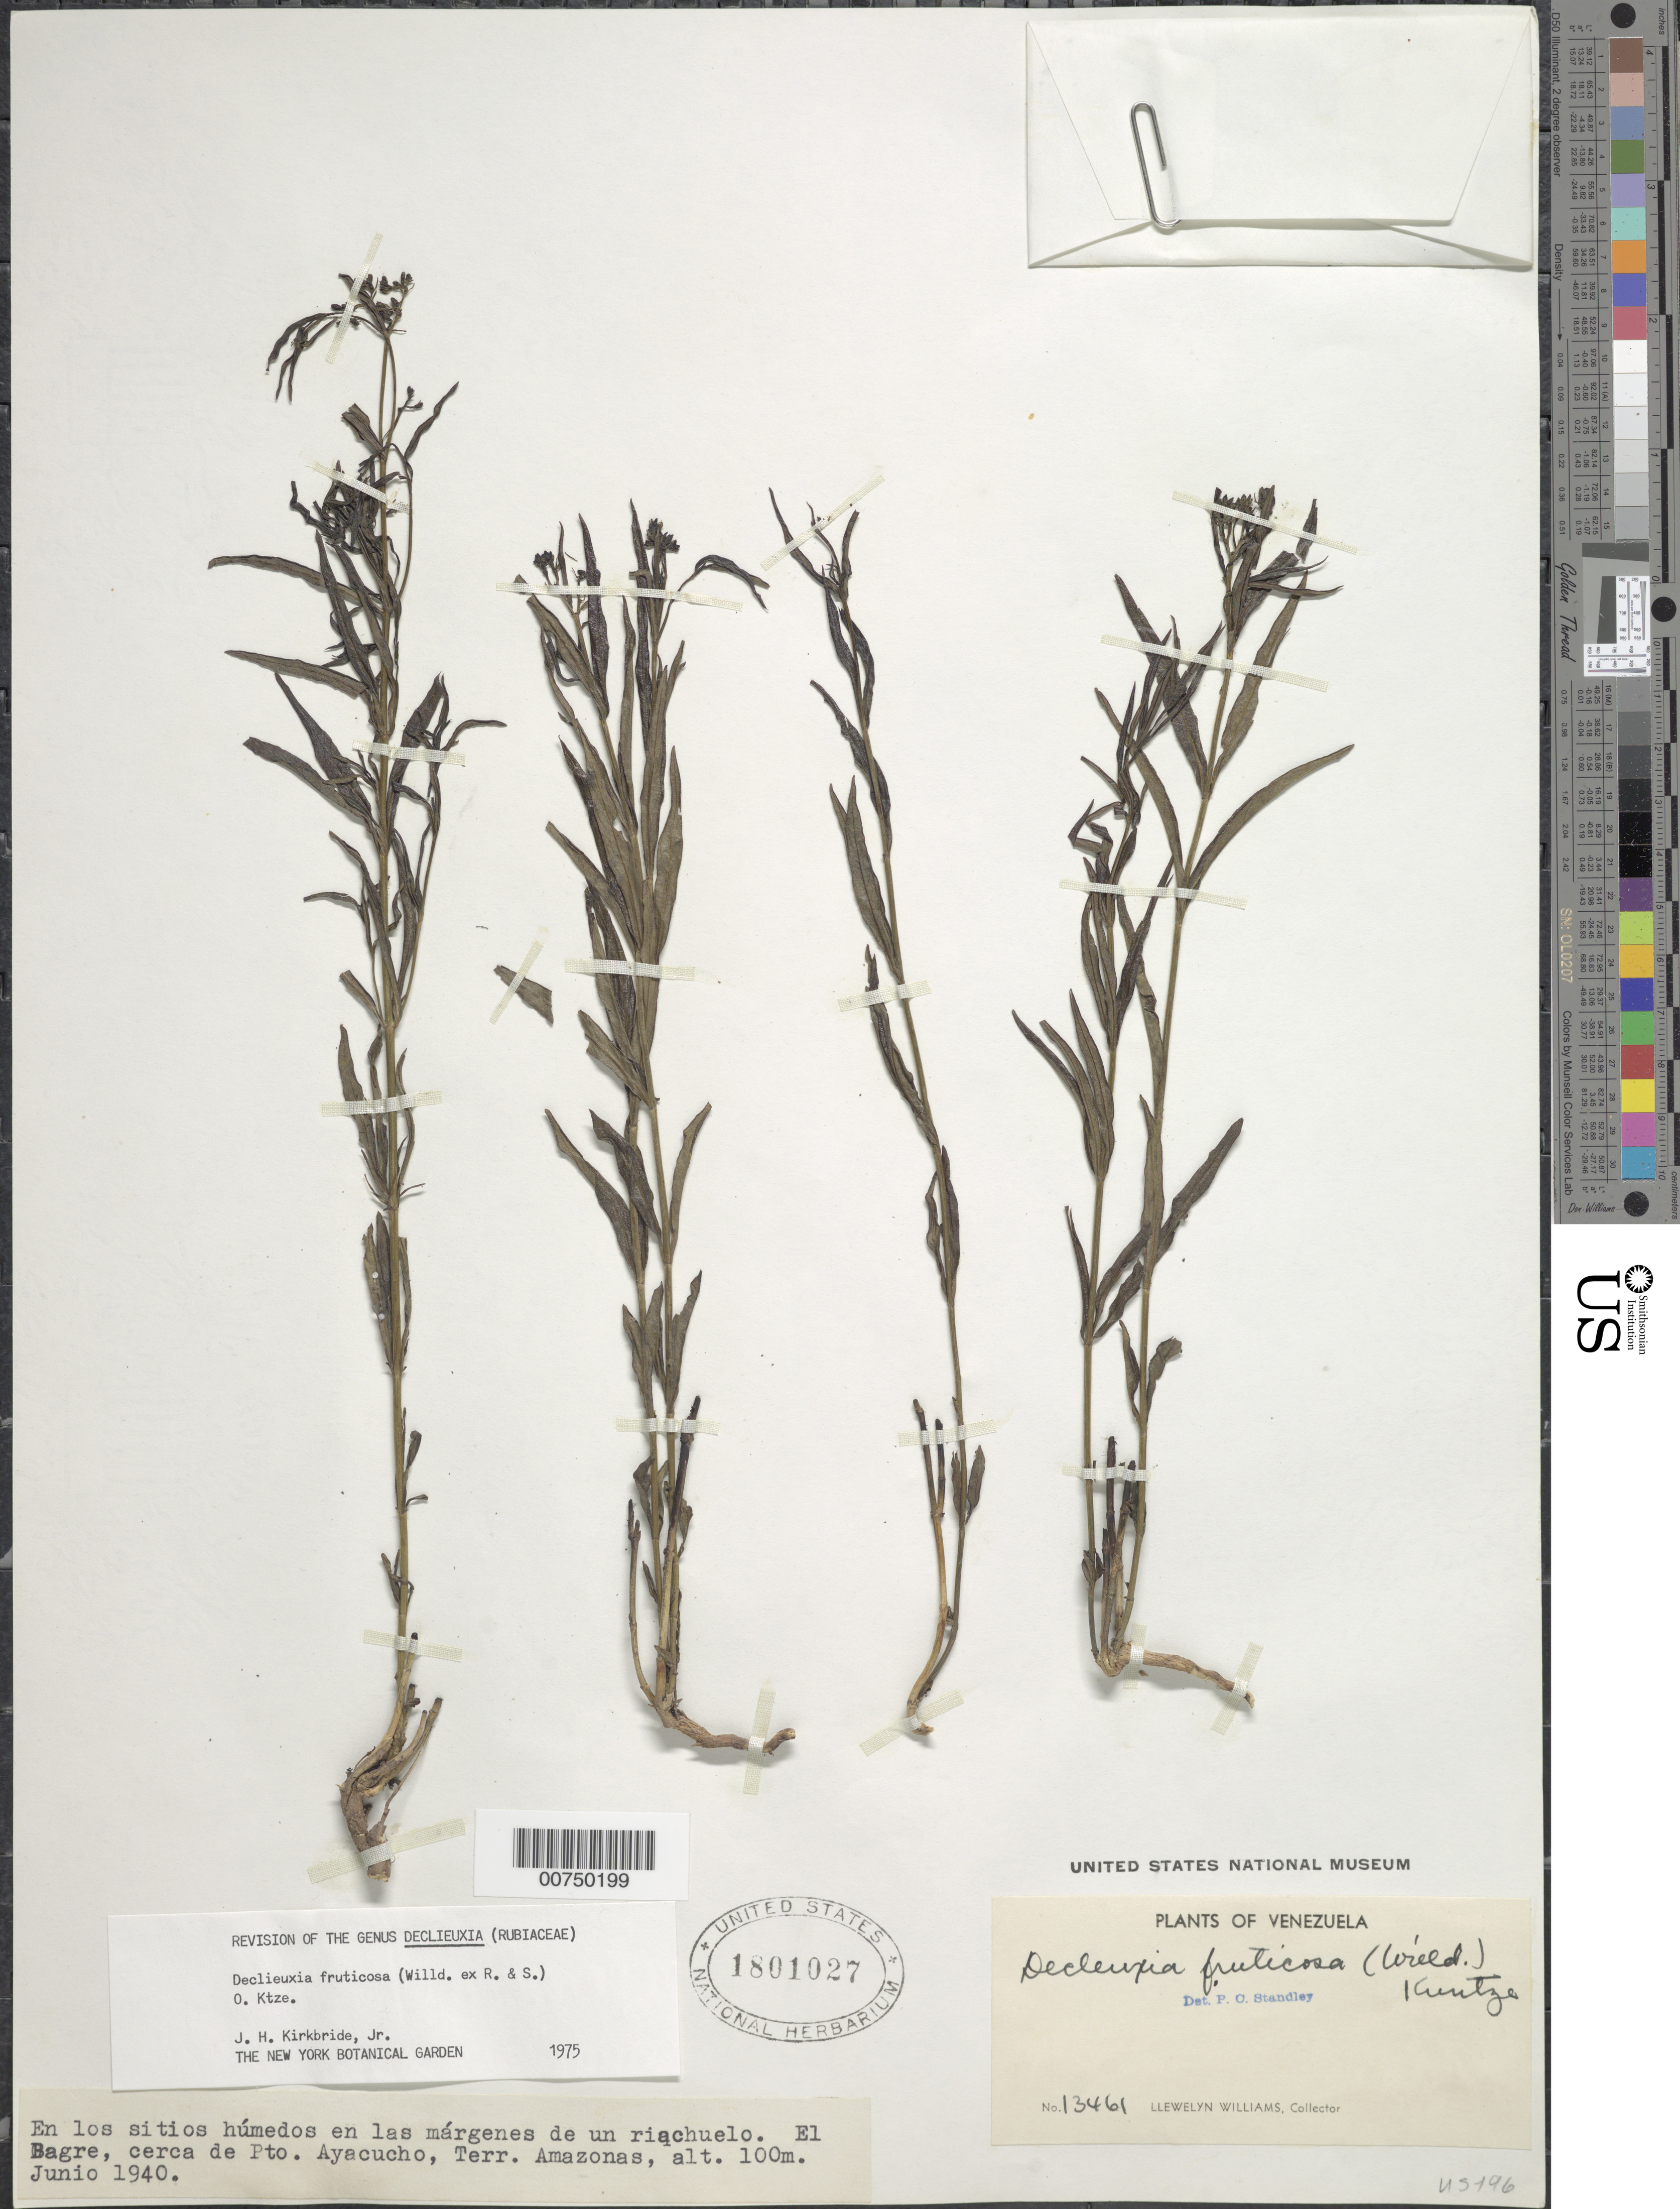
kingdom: Plantae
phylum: Tracheophyta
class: Magnoliopsida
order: Gentianales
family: Rubiaceae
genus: Declieuxia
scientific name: Declieuxia fruticosa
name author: (Willd. ex Roem. & Schult.) Kuntze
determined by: Kirkbride, J. H.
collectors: Ll. Williams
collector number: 13461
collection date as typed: Jun-40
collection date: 1940-06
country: Venezuela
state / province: Amazonas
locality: Puerto Ayacucho, El Bagre, cerca de Puerto Ayacucho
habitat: Sitios humedos en la margenes de un riachuelo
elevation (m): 100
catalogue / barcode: US 1801027